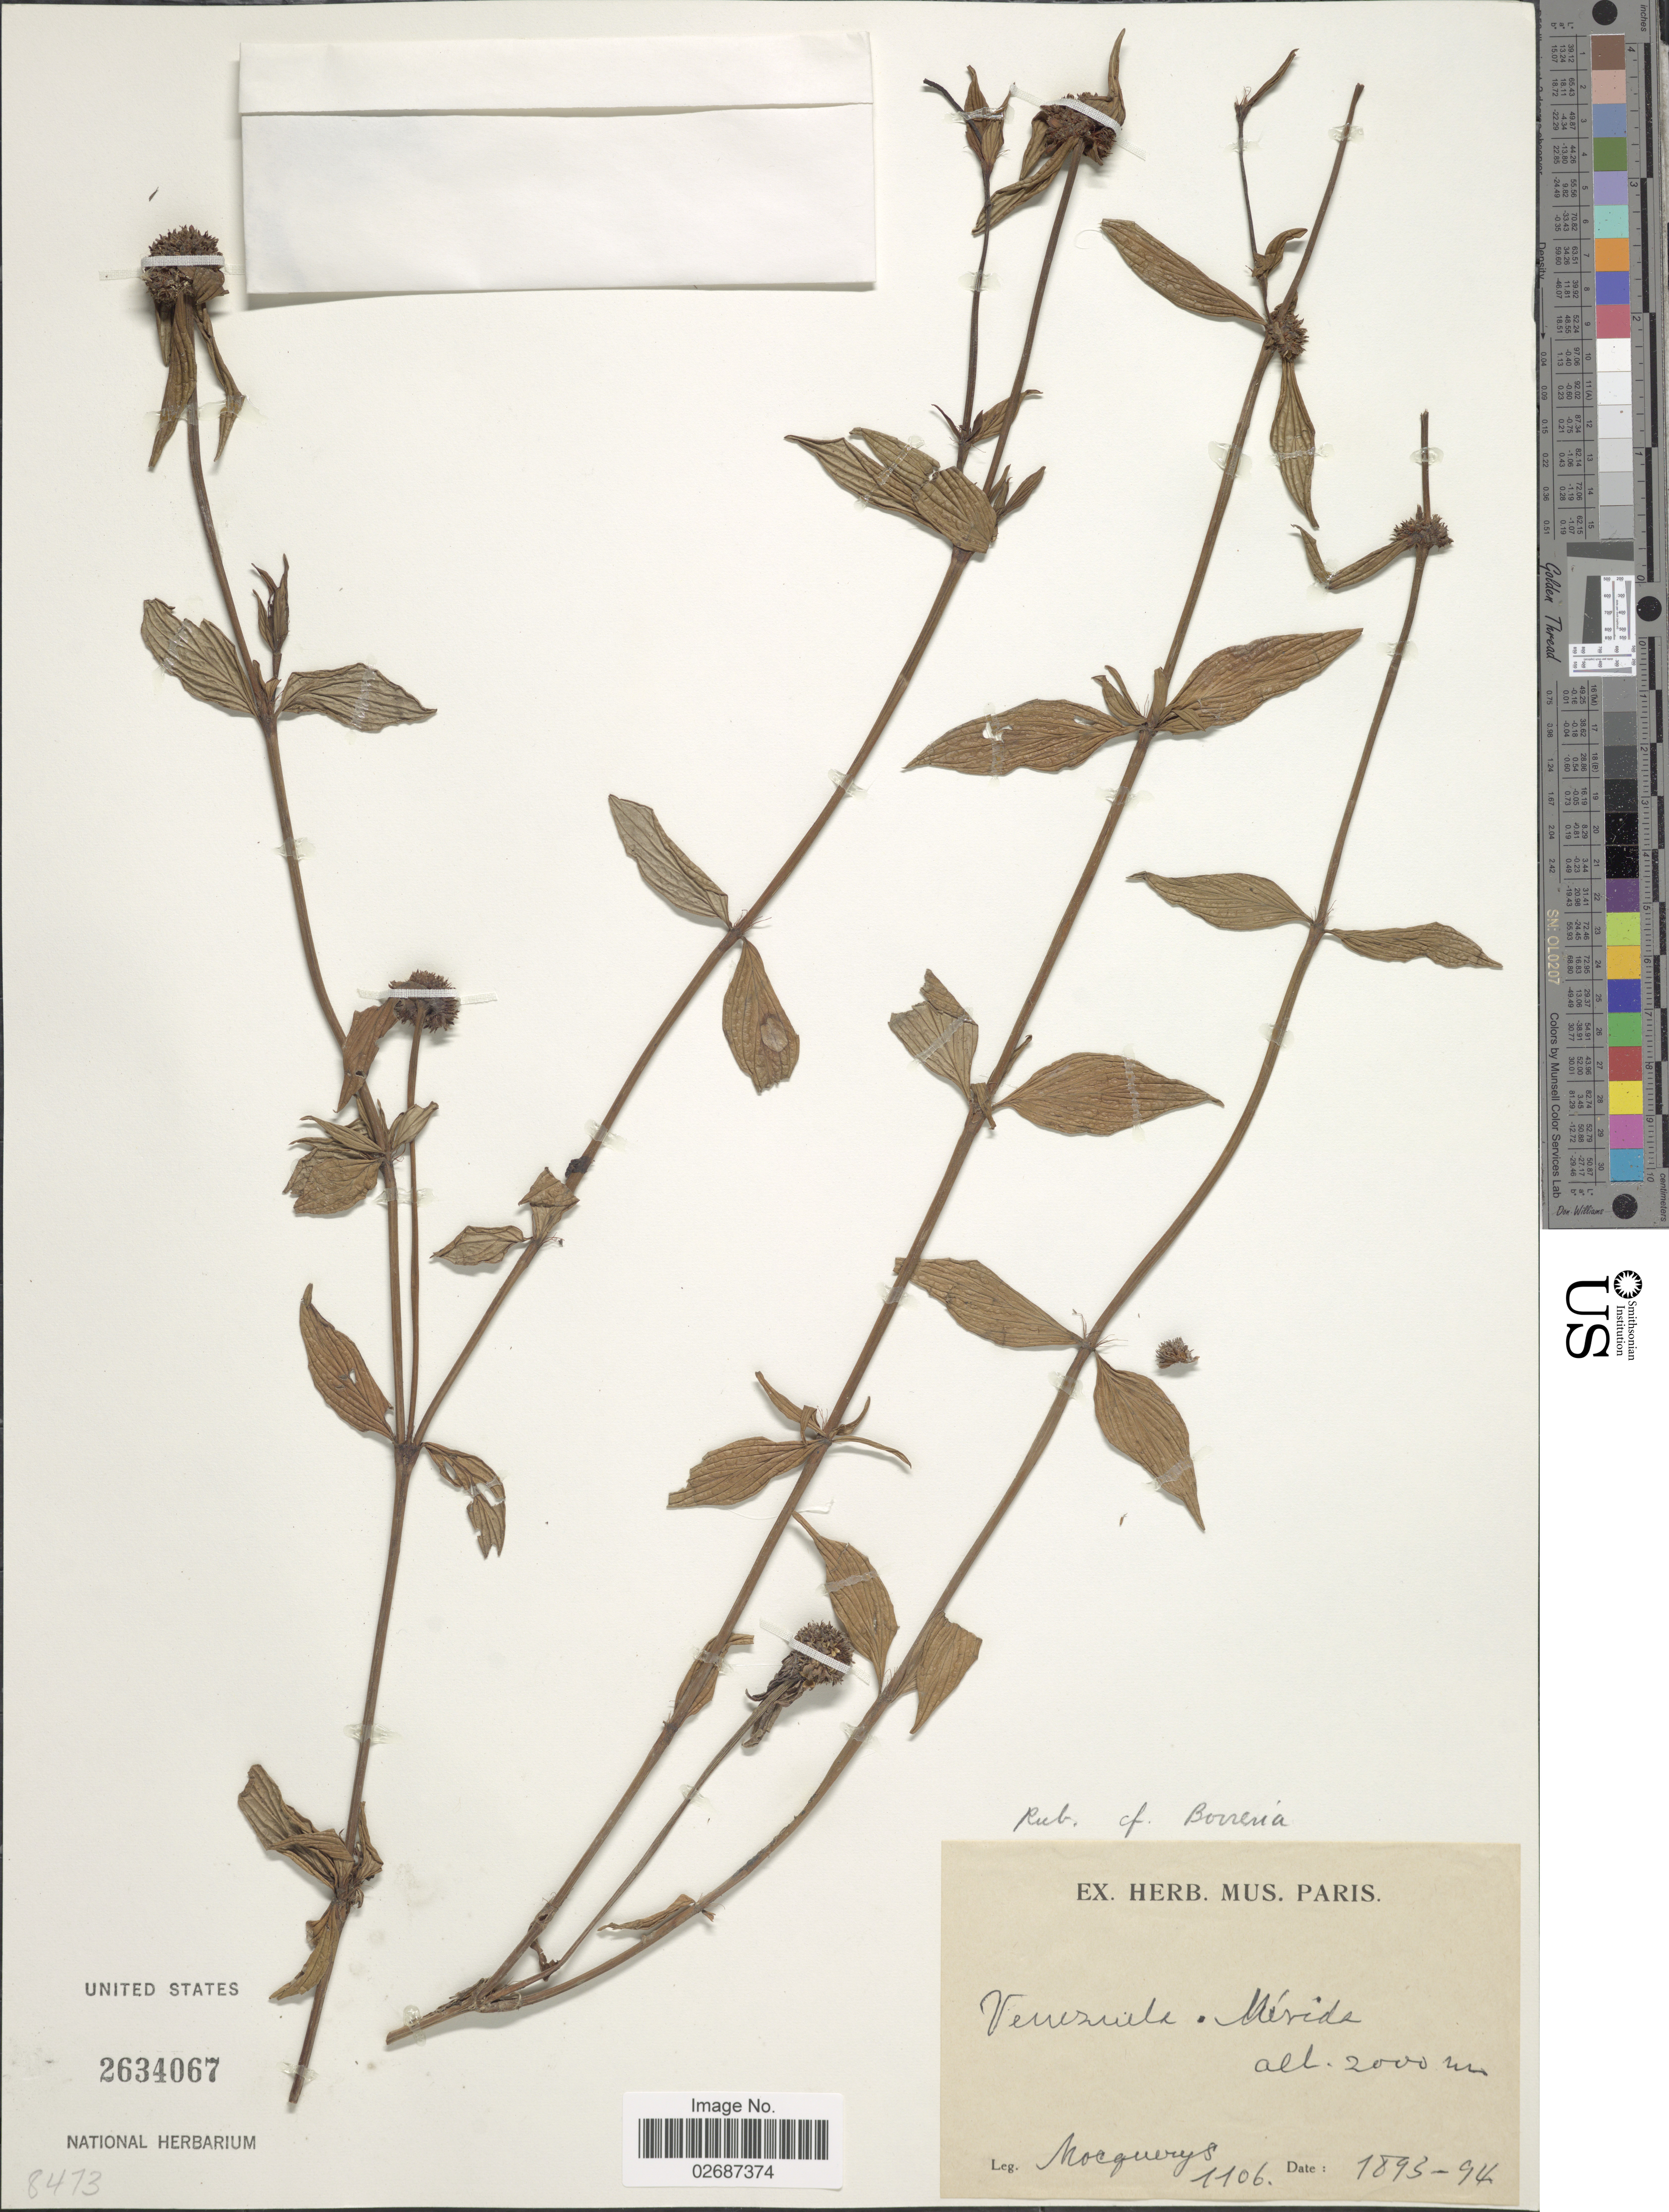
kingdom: Plantae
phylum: Tracheophyta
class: Magnoliopsida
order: Gentianales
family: Rubiaceae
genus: Borreria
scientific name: Borreria sp.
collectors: A. Mocquerys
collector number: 1106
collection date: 1893/1894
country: Venezuela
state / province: Mérida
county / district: Libertador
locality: Mérida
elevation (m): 2000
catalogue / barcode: US 2634067